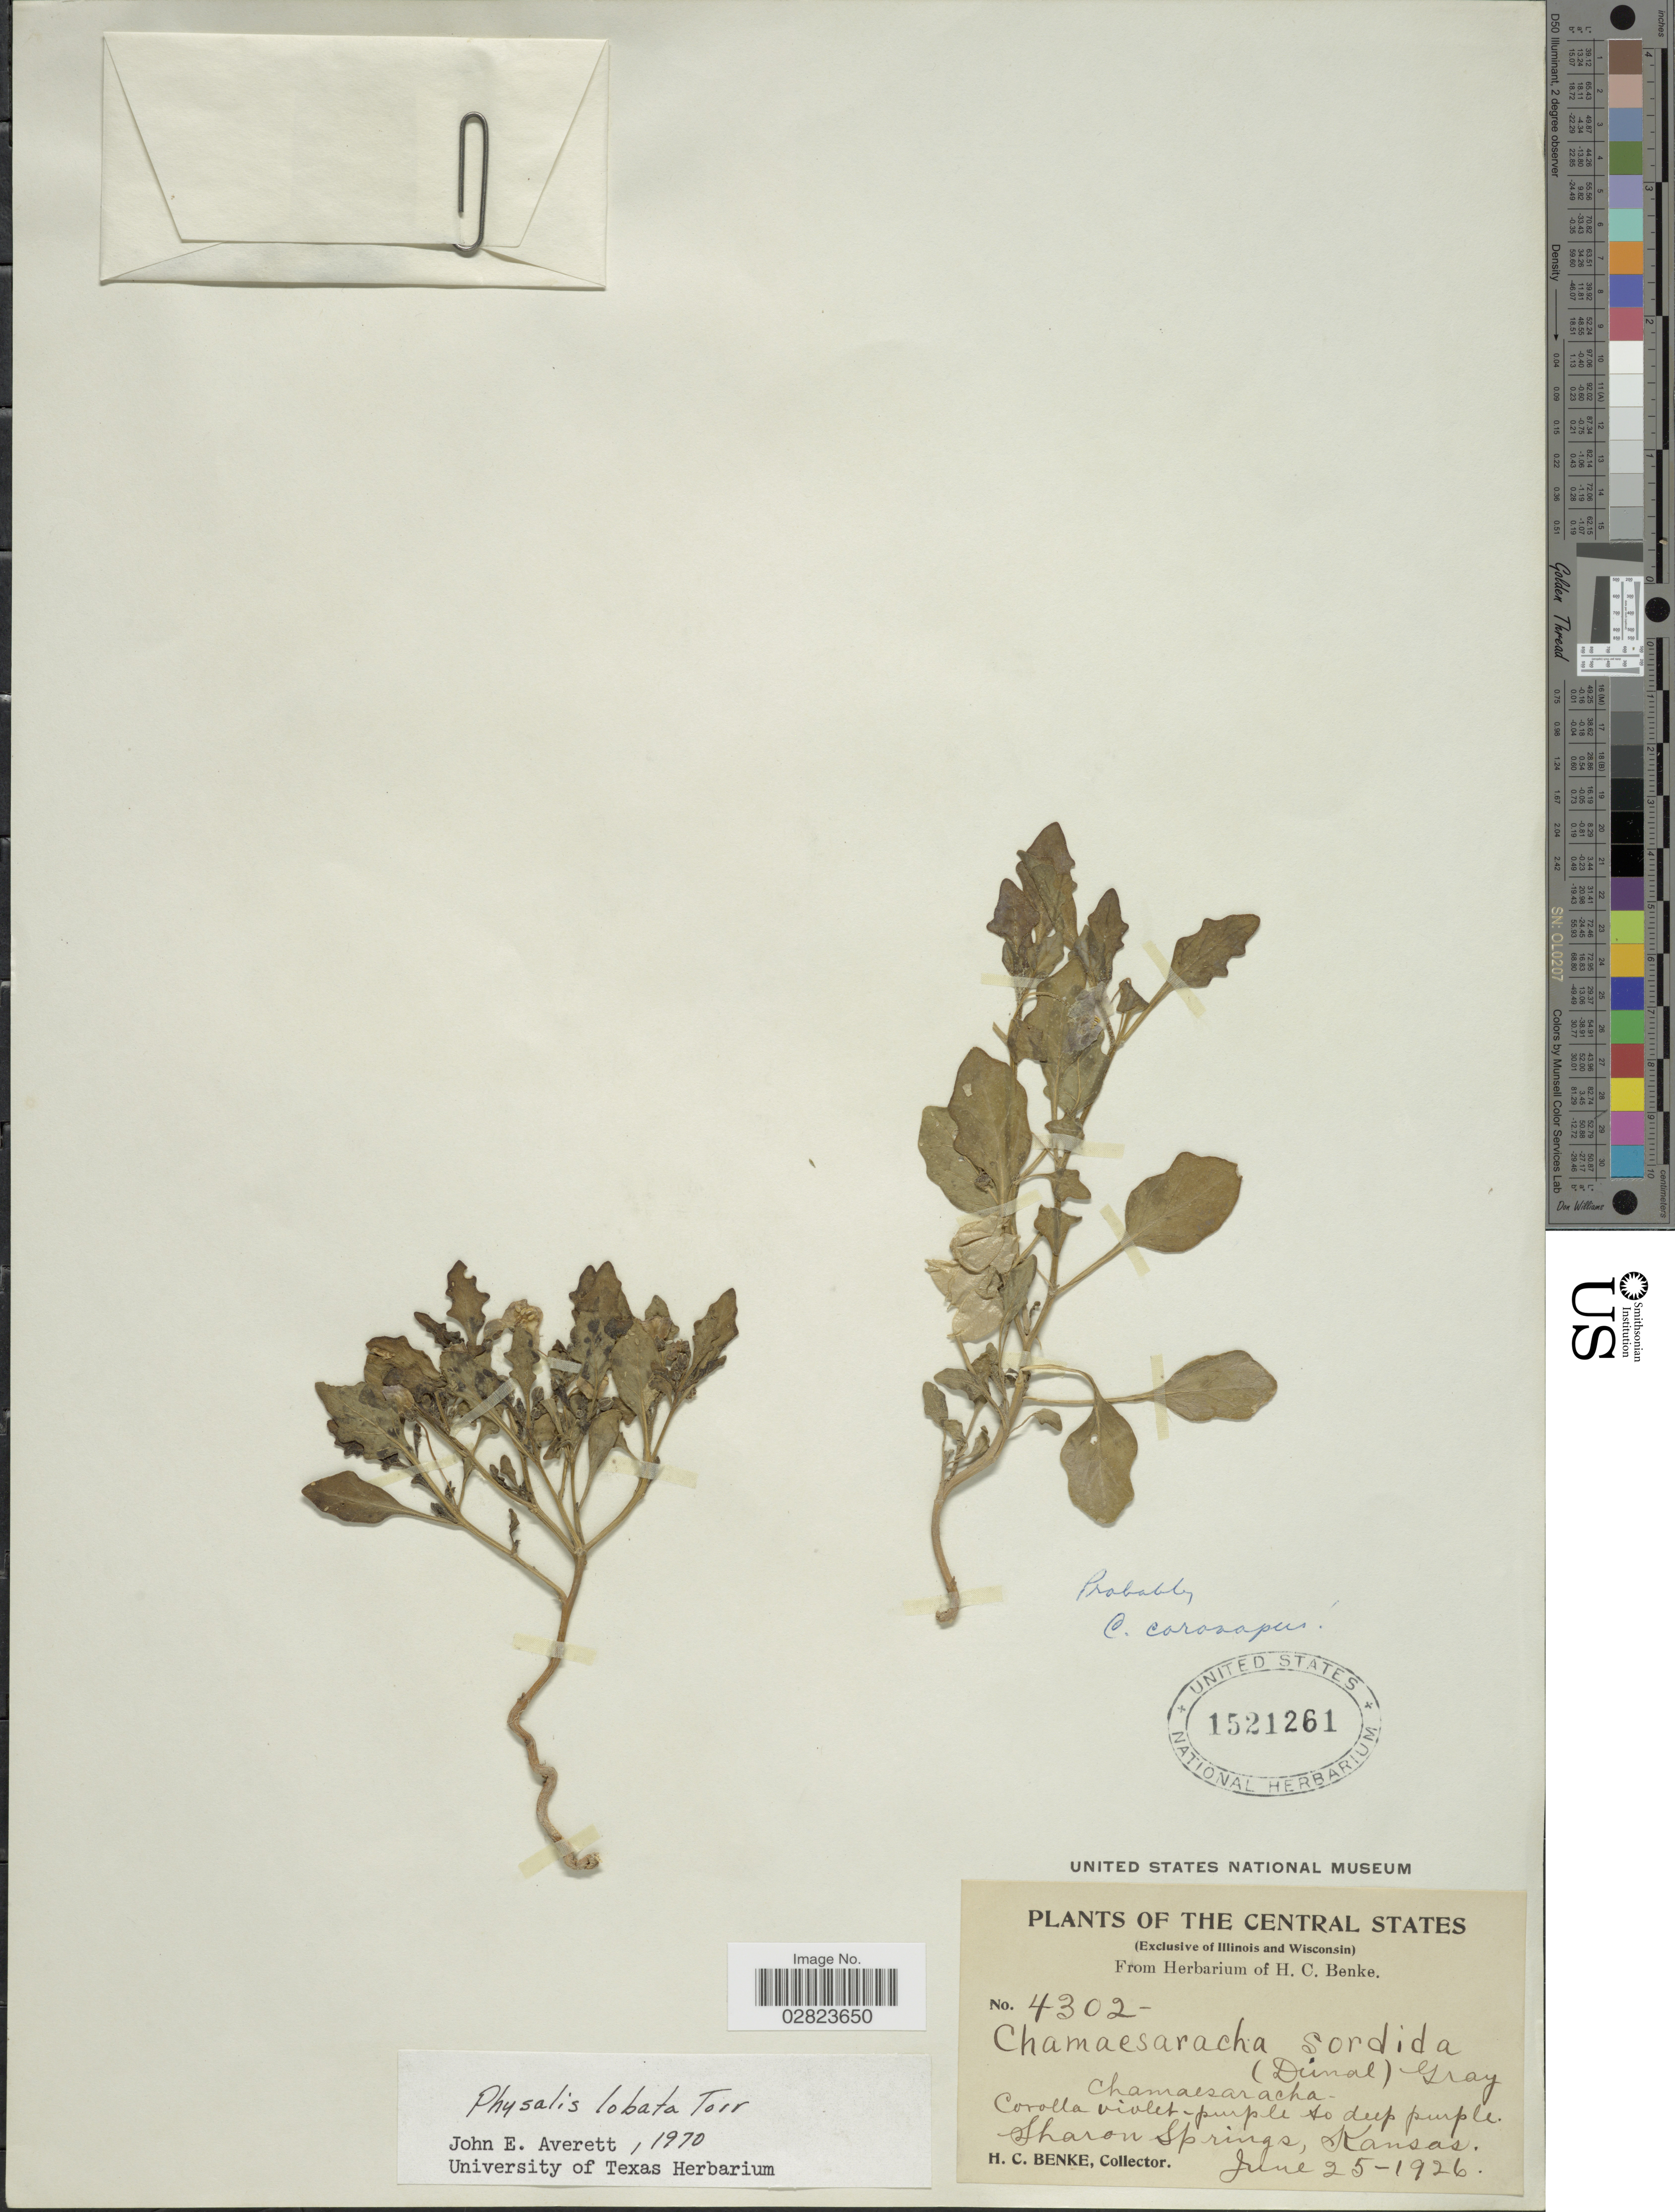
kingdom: Plantae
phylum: Tracheophyta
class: Magnoliopsida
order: Solanales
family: Solanaceae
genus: Physalis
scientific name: Physalis lobata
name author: Torr.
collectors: H. Benke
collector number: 4302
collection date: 1926-06-25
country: United States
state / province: Kansas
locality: Central States. Sharon Springs.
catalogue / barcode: US 1521261